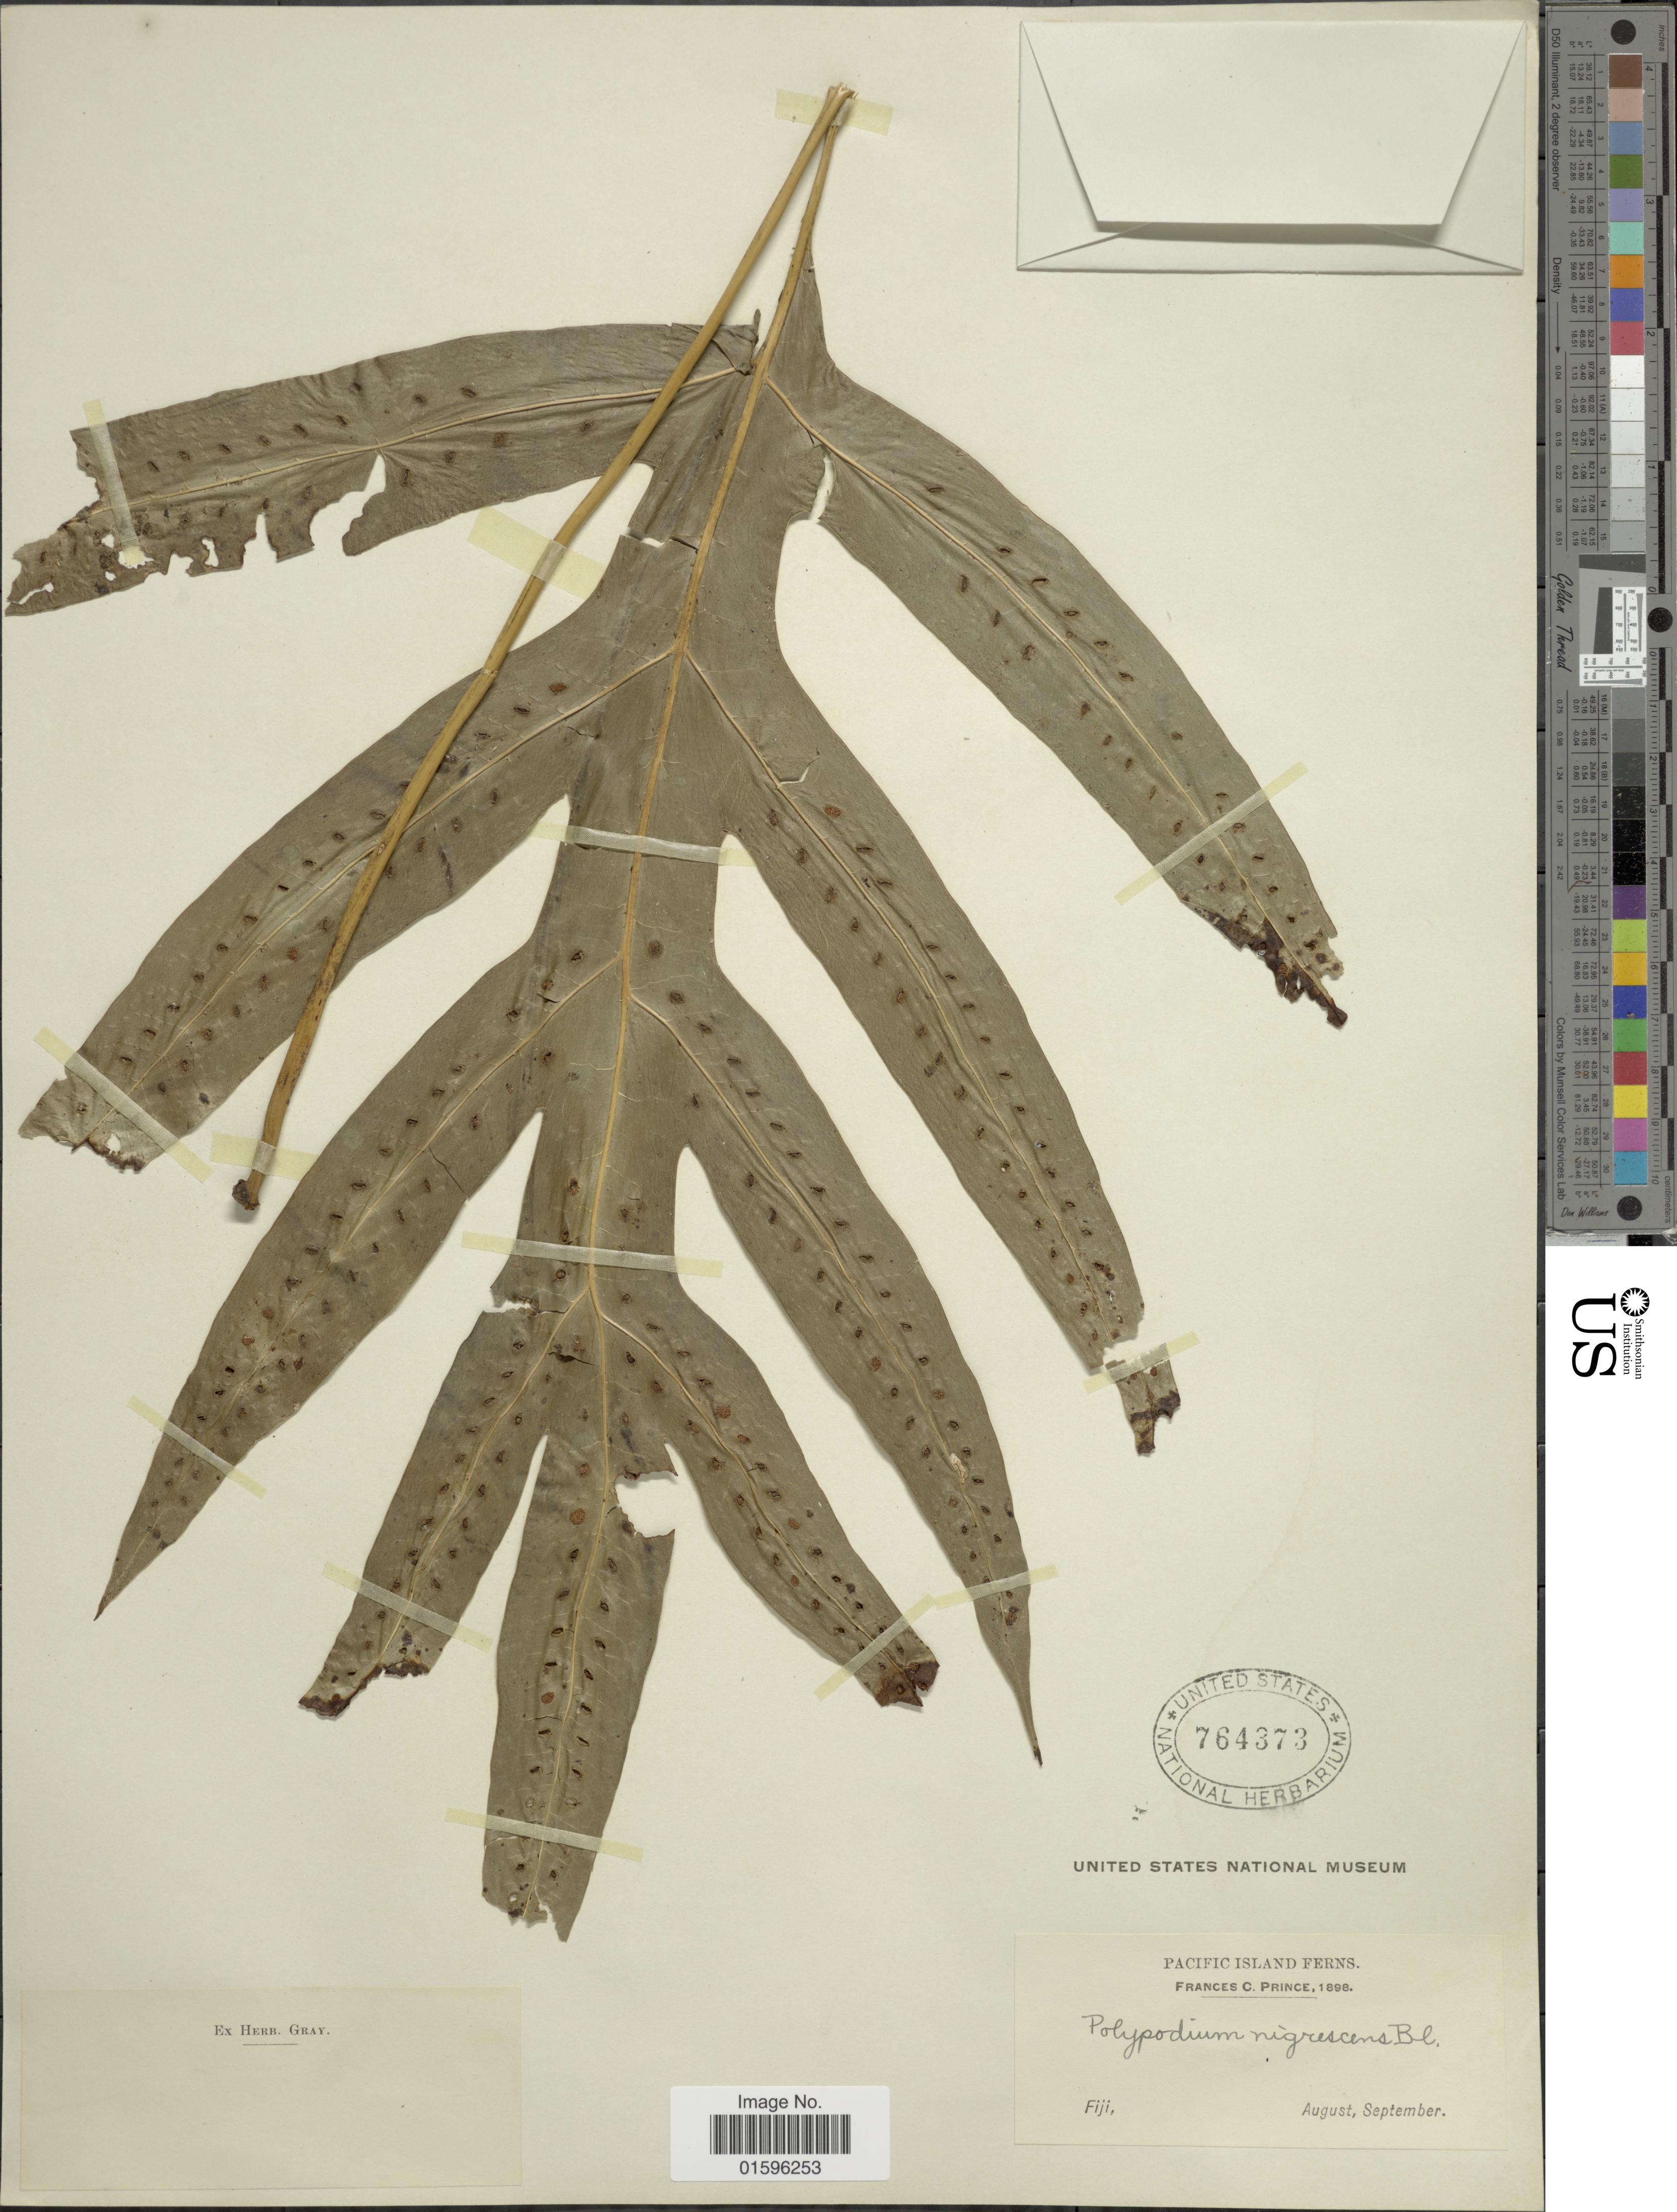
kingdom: Plantae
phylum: Tracheophyta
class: Polypodiopsida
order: Polypodiales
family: Polypodiaceae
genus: Polypodium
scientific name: Polypodium nigrescens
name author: Blume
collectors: F. Prince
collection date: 1898-08/1898-09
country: Fiji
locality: Pacific Islands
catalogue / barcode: US 764373